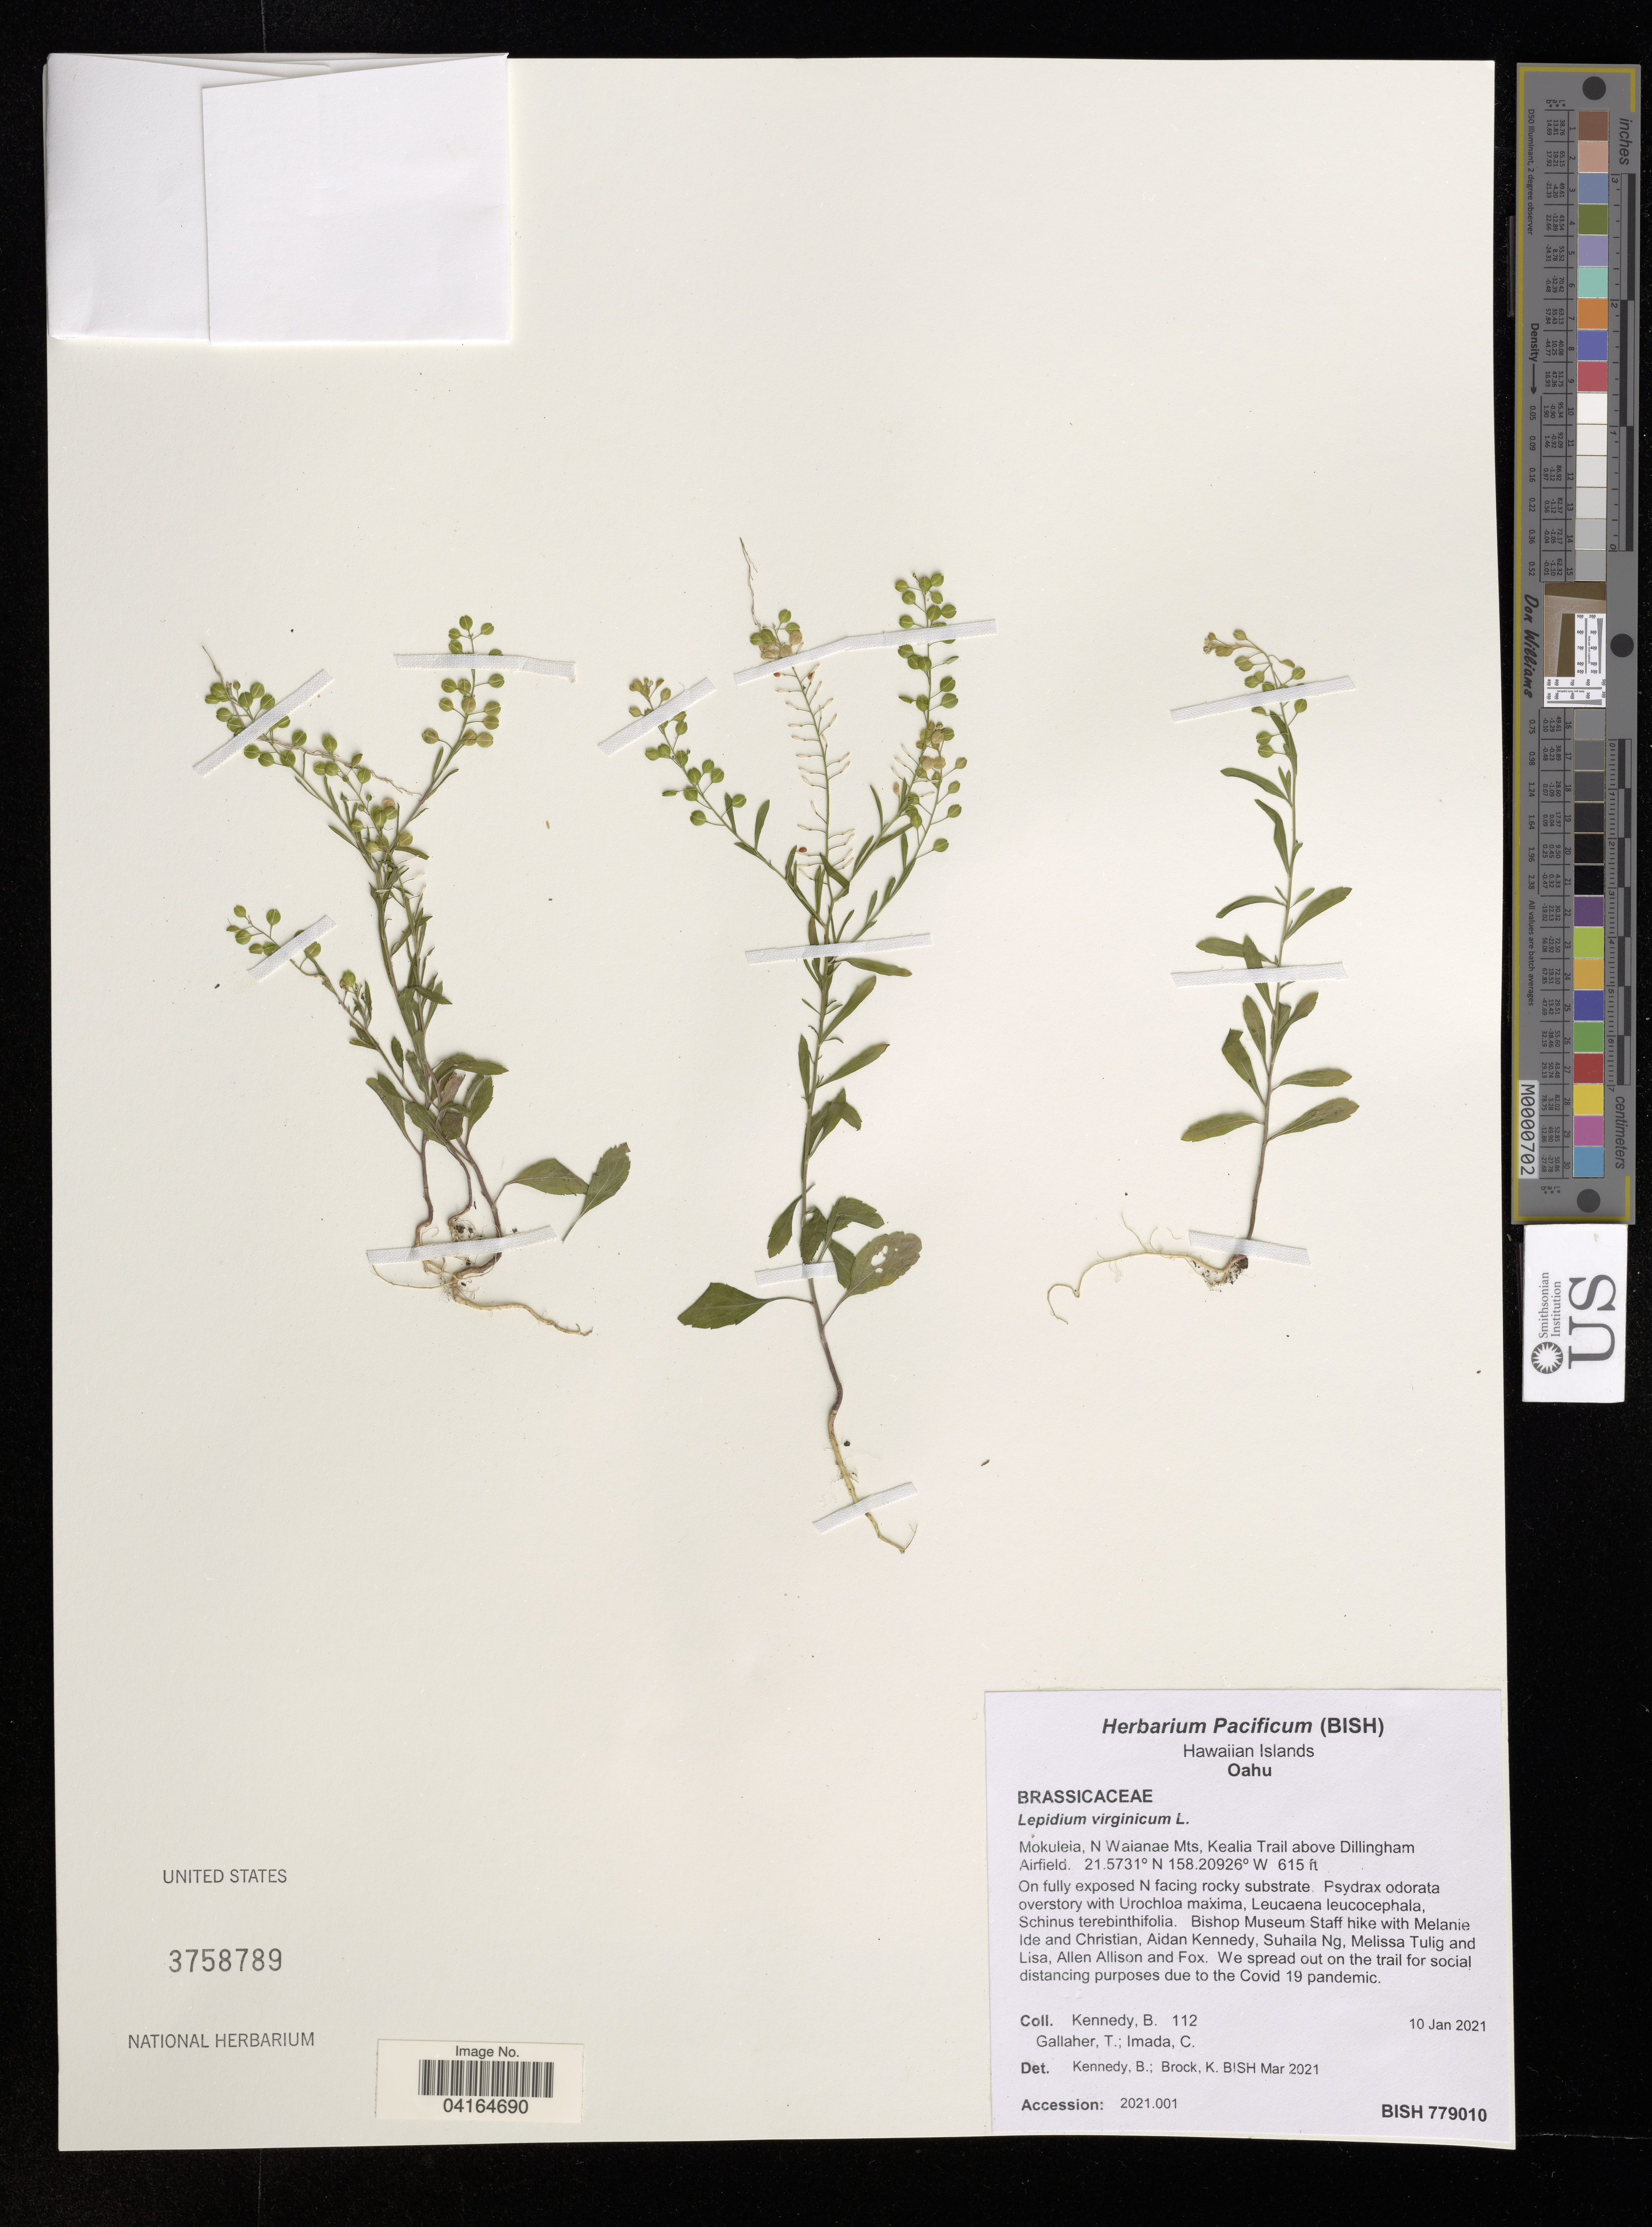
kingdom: Plantae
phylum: Tracheophyta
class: Magnoliopsida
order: Brassicales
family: Brassicaceae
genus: Lepidium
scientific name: Lepidium virginicum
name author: L.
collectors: B. Kennedy, T. Gallaher & C. Imada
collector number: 112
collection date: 2021-01-10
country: United States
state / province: Hawaii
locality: Hawaiian Islands. Oahu. Mokuleia, N Waianae Mts, Kealia Trail above Dillingham Airfield.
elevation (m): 187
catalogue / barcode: US 3758789